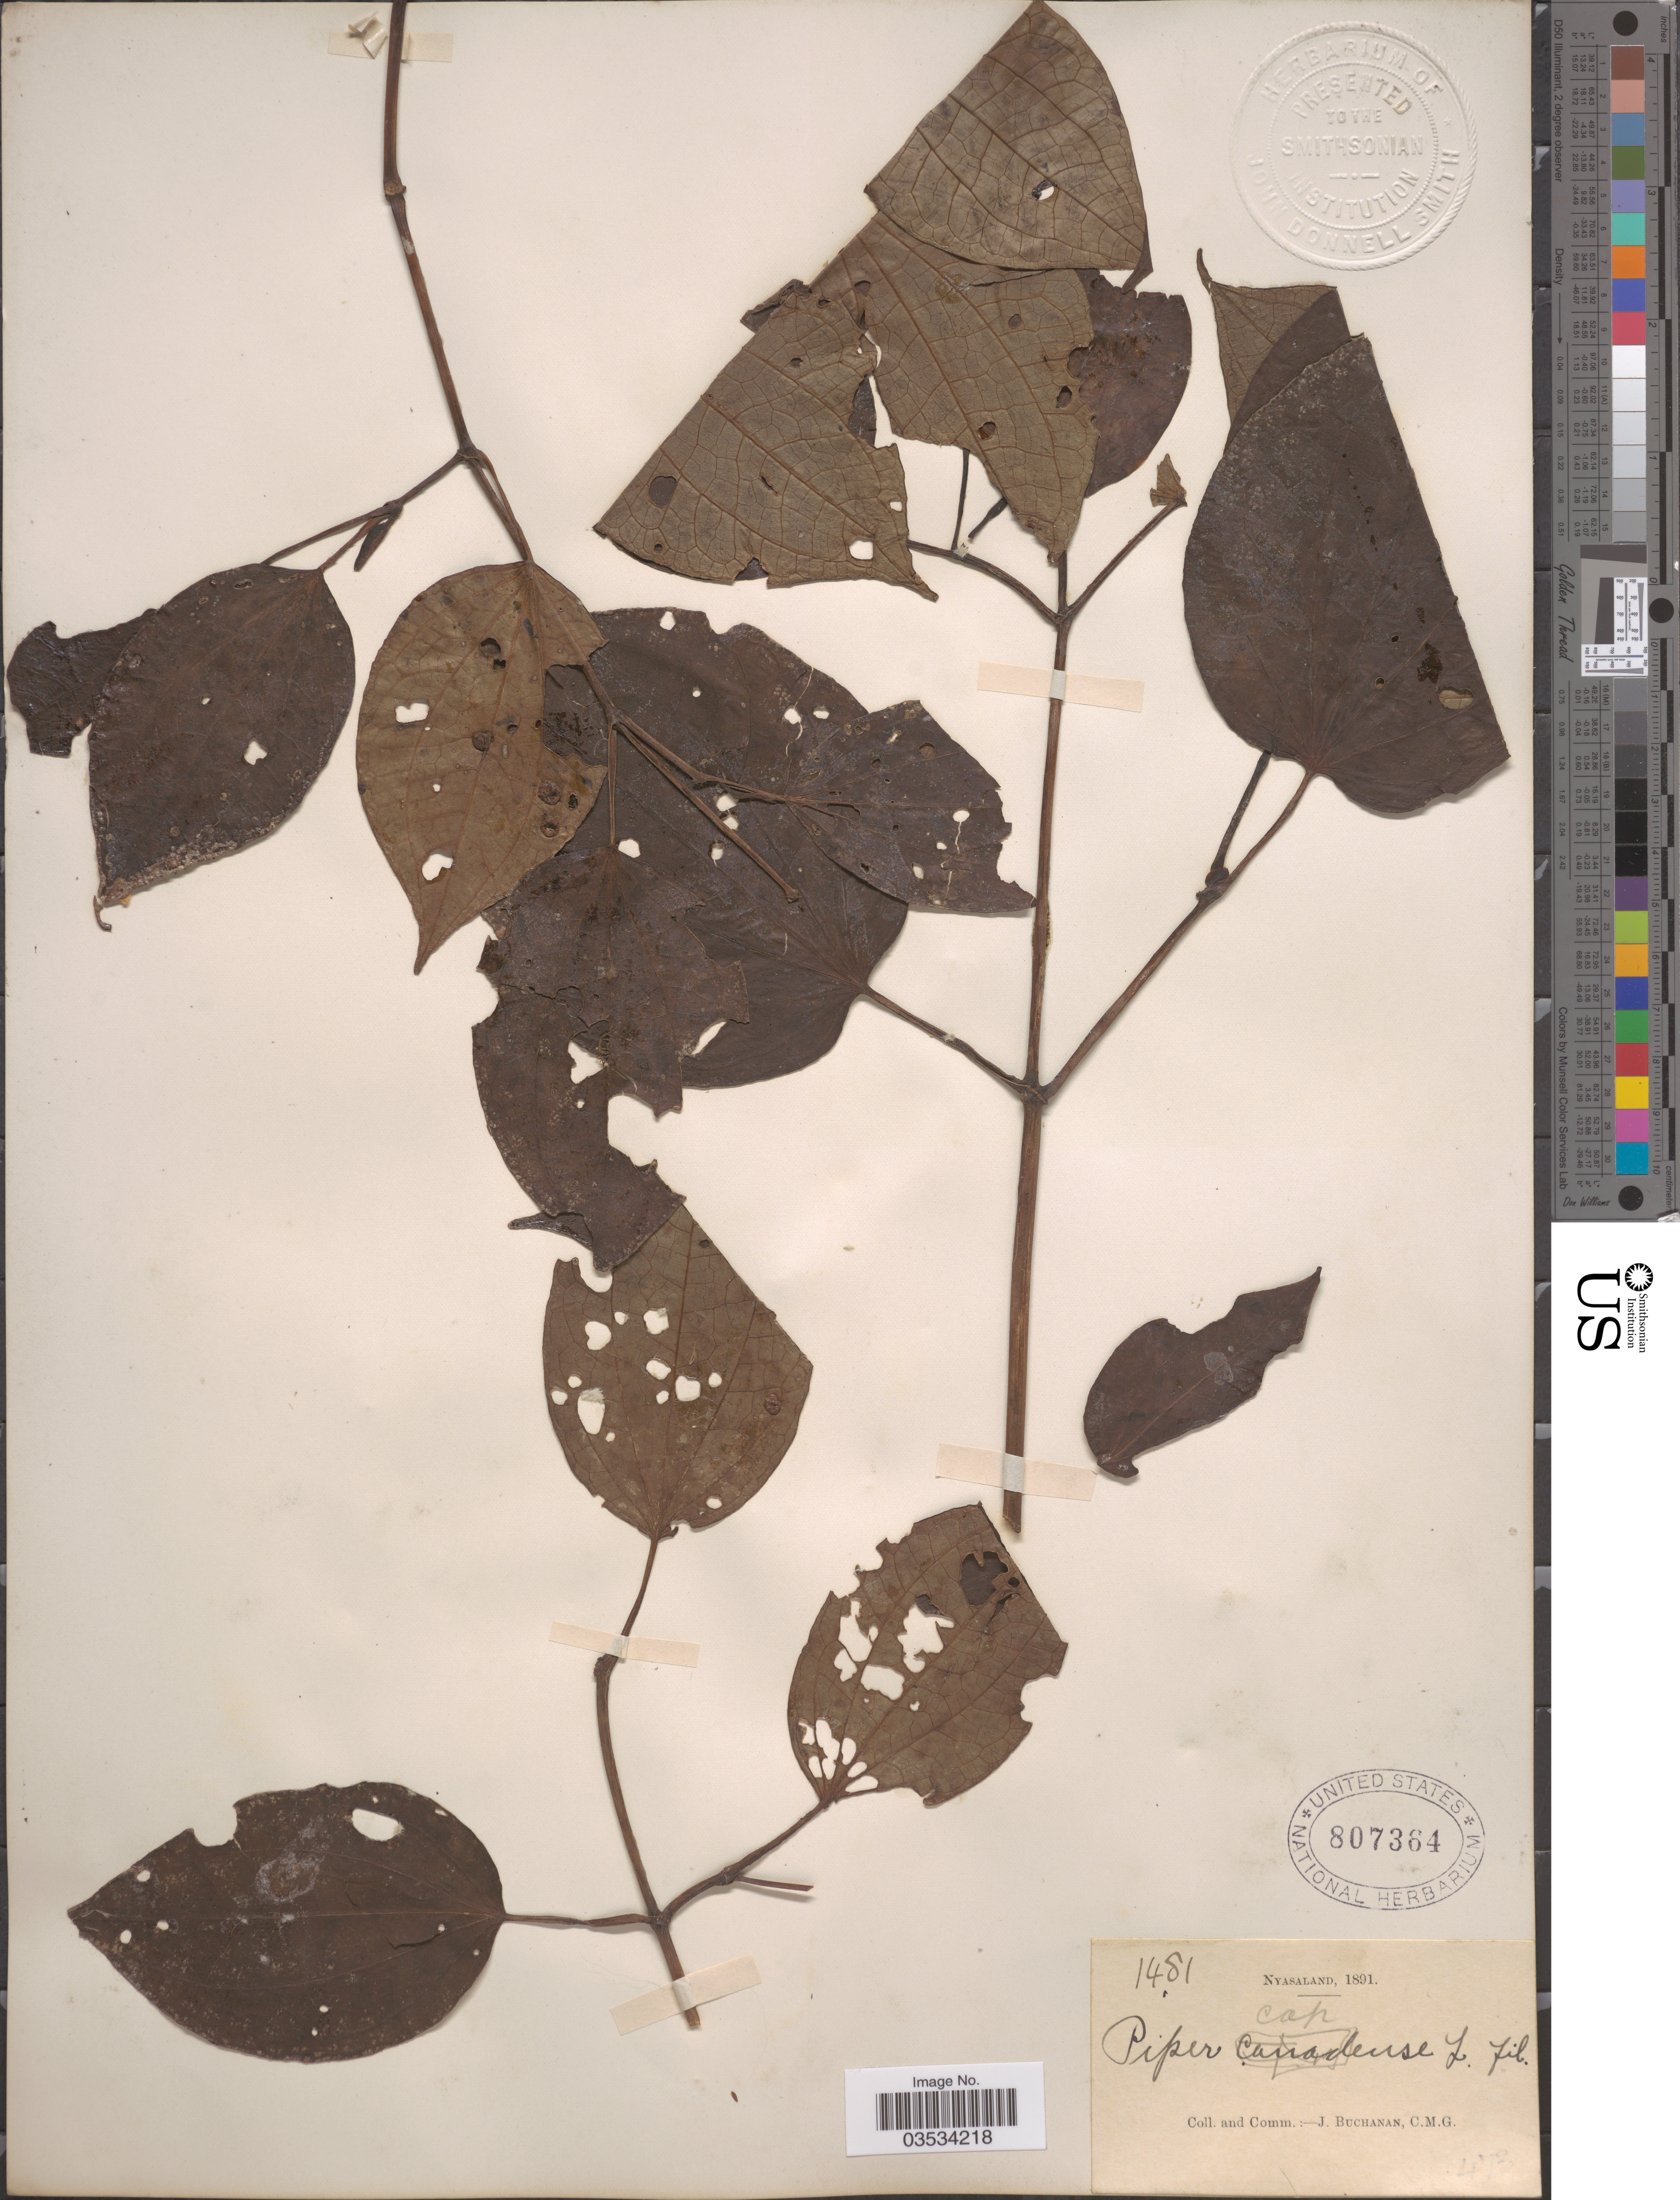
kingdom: Plantae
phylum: Tracheophyta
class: Magnoliopsida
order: Piperales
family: Piperaceae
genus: Piper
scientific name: Piper capense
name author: L. f.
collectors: J. Buchanan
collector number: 1481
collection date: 1891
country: Malawi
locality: Nyasaland.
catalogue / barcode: US 807364